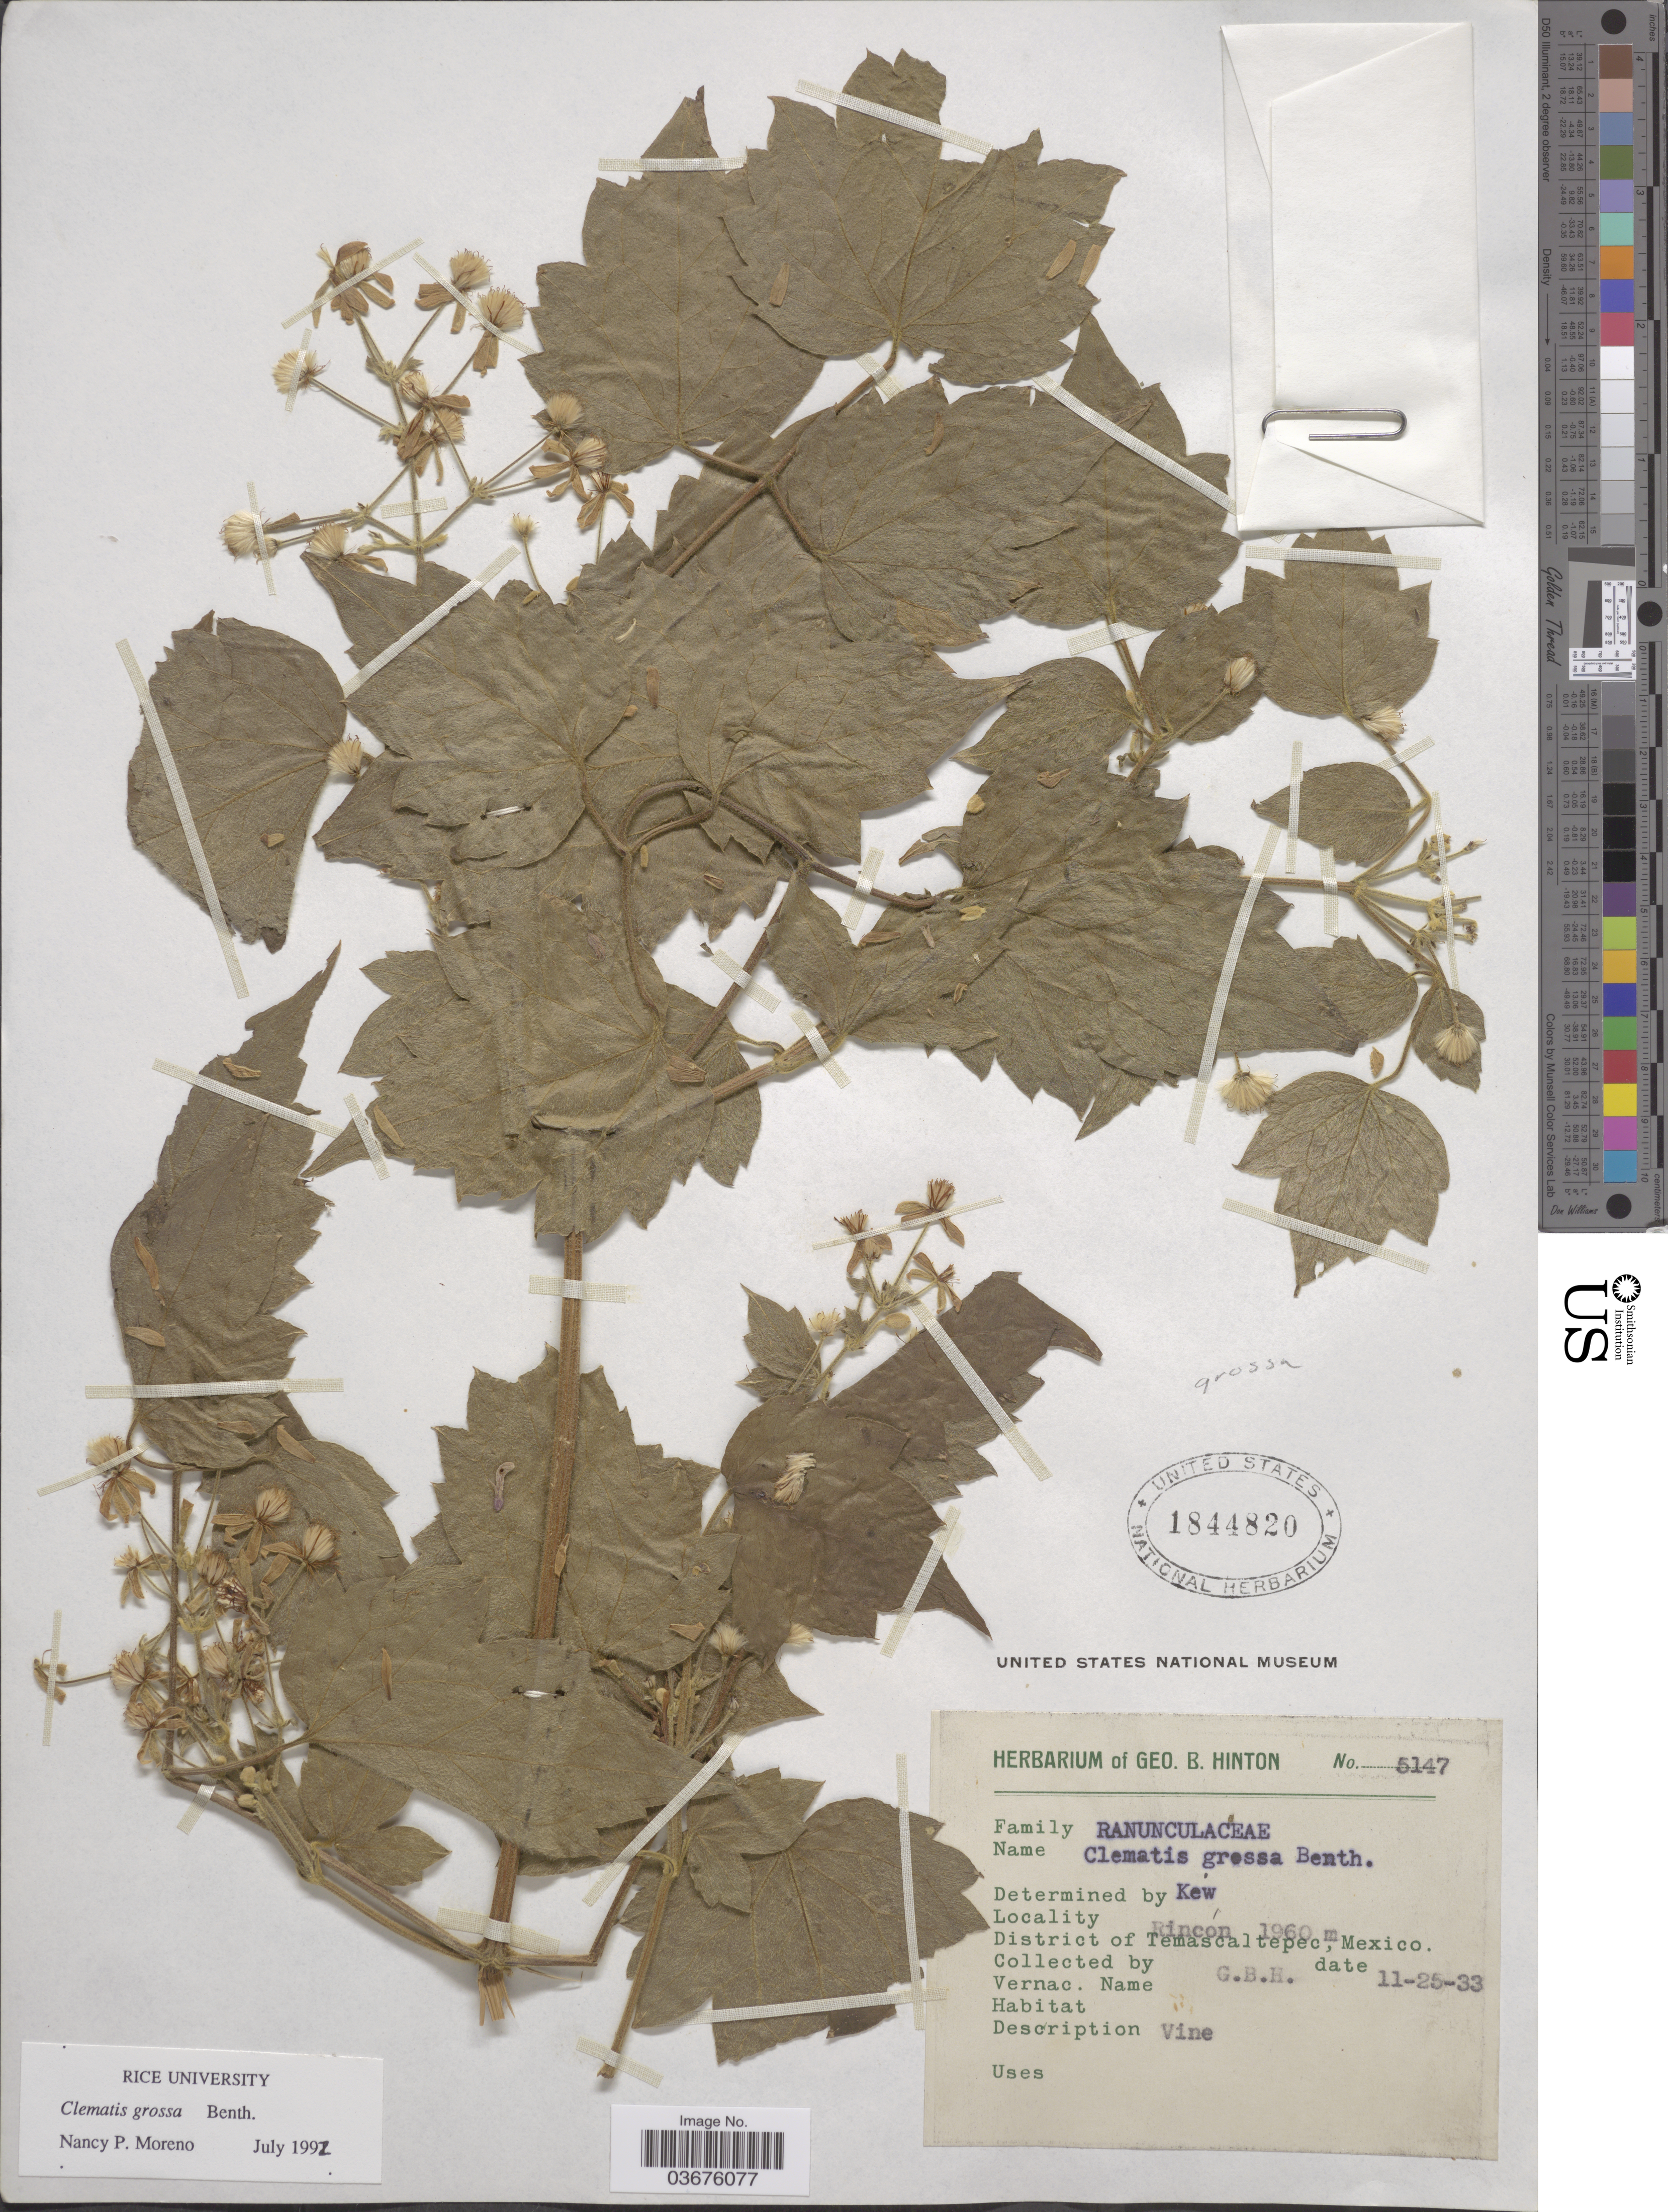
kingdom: Plantae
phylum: Tracheophyta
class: Magnoliopsida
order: Ranunculales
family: Ranunculaceae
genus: Clematis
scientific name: Clematis grossa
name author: Benth.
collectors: G. B. Hinton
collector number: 5147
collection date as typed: Transcribed d/m/y: 25/11/33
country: Mexico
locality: Rincón. District of Temascaltepec.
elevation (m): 1960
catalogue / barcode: US 1844820